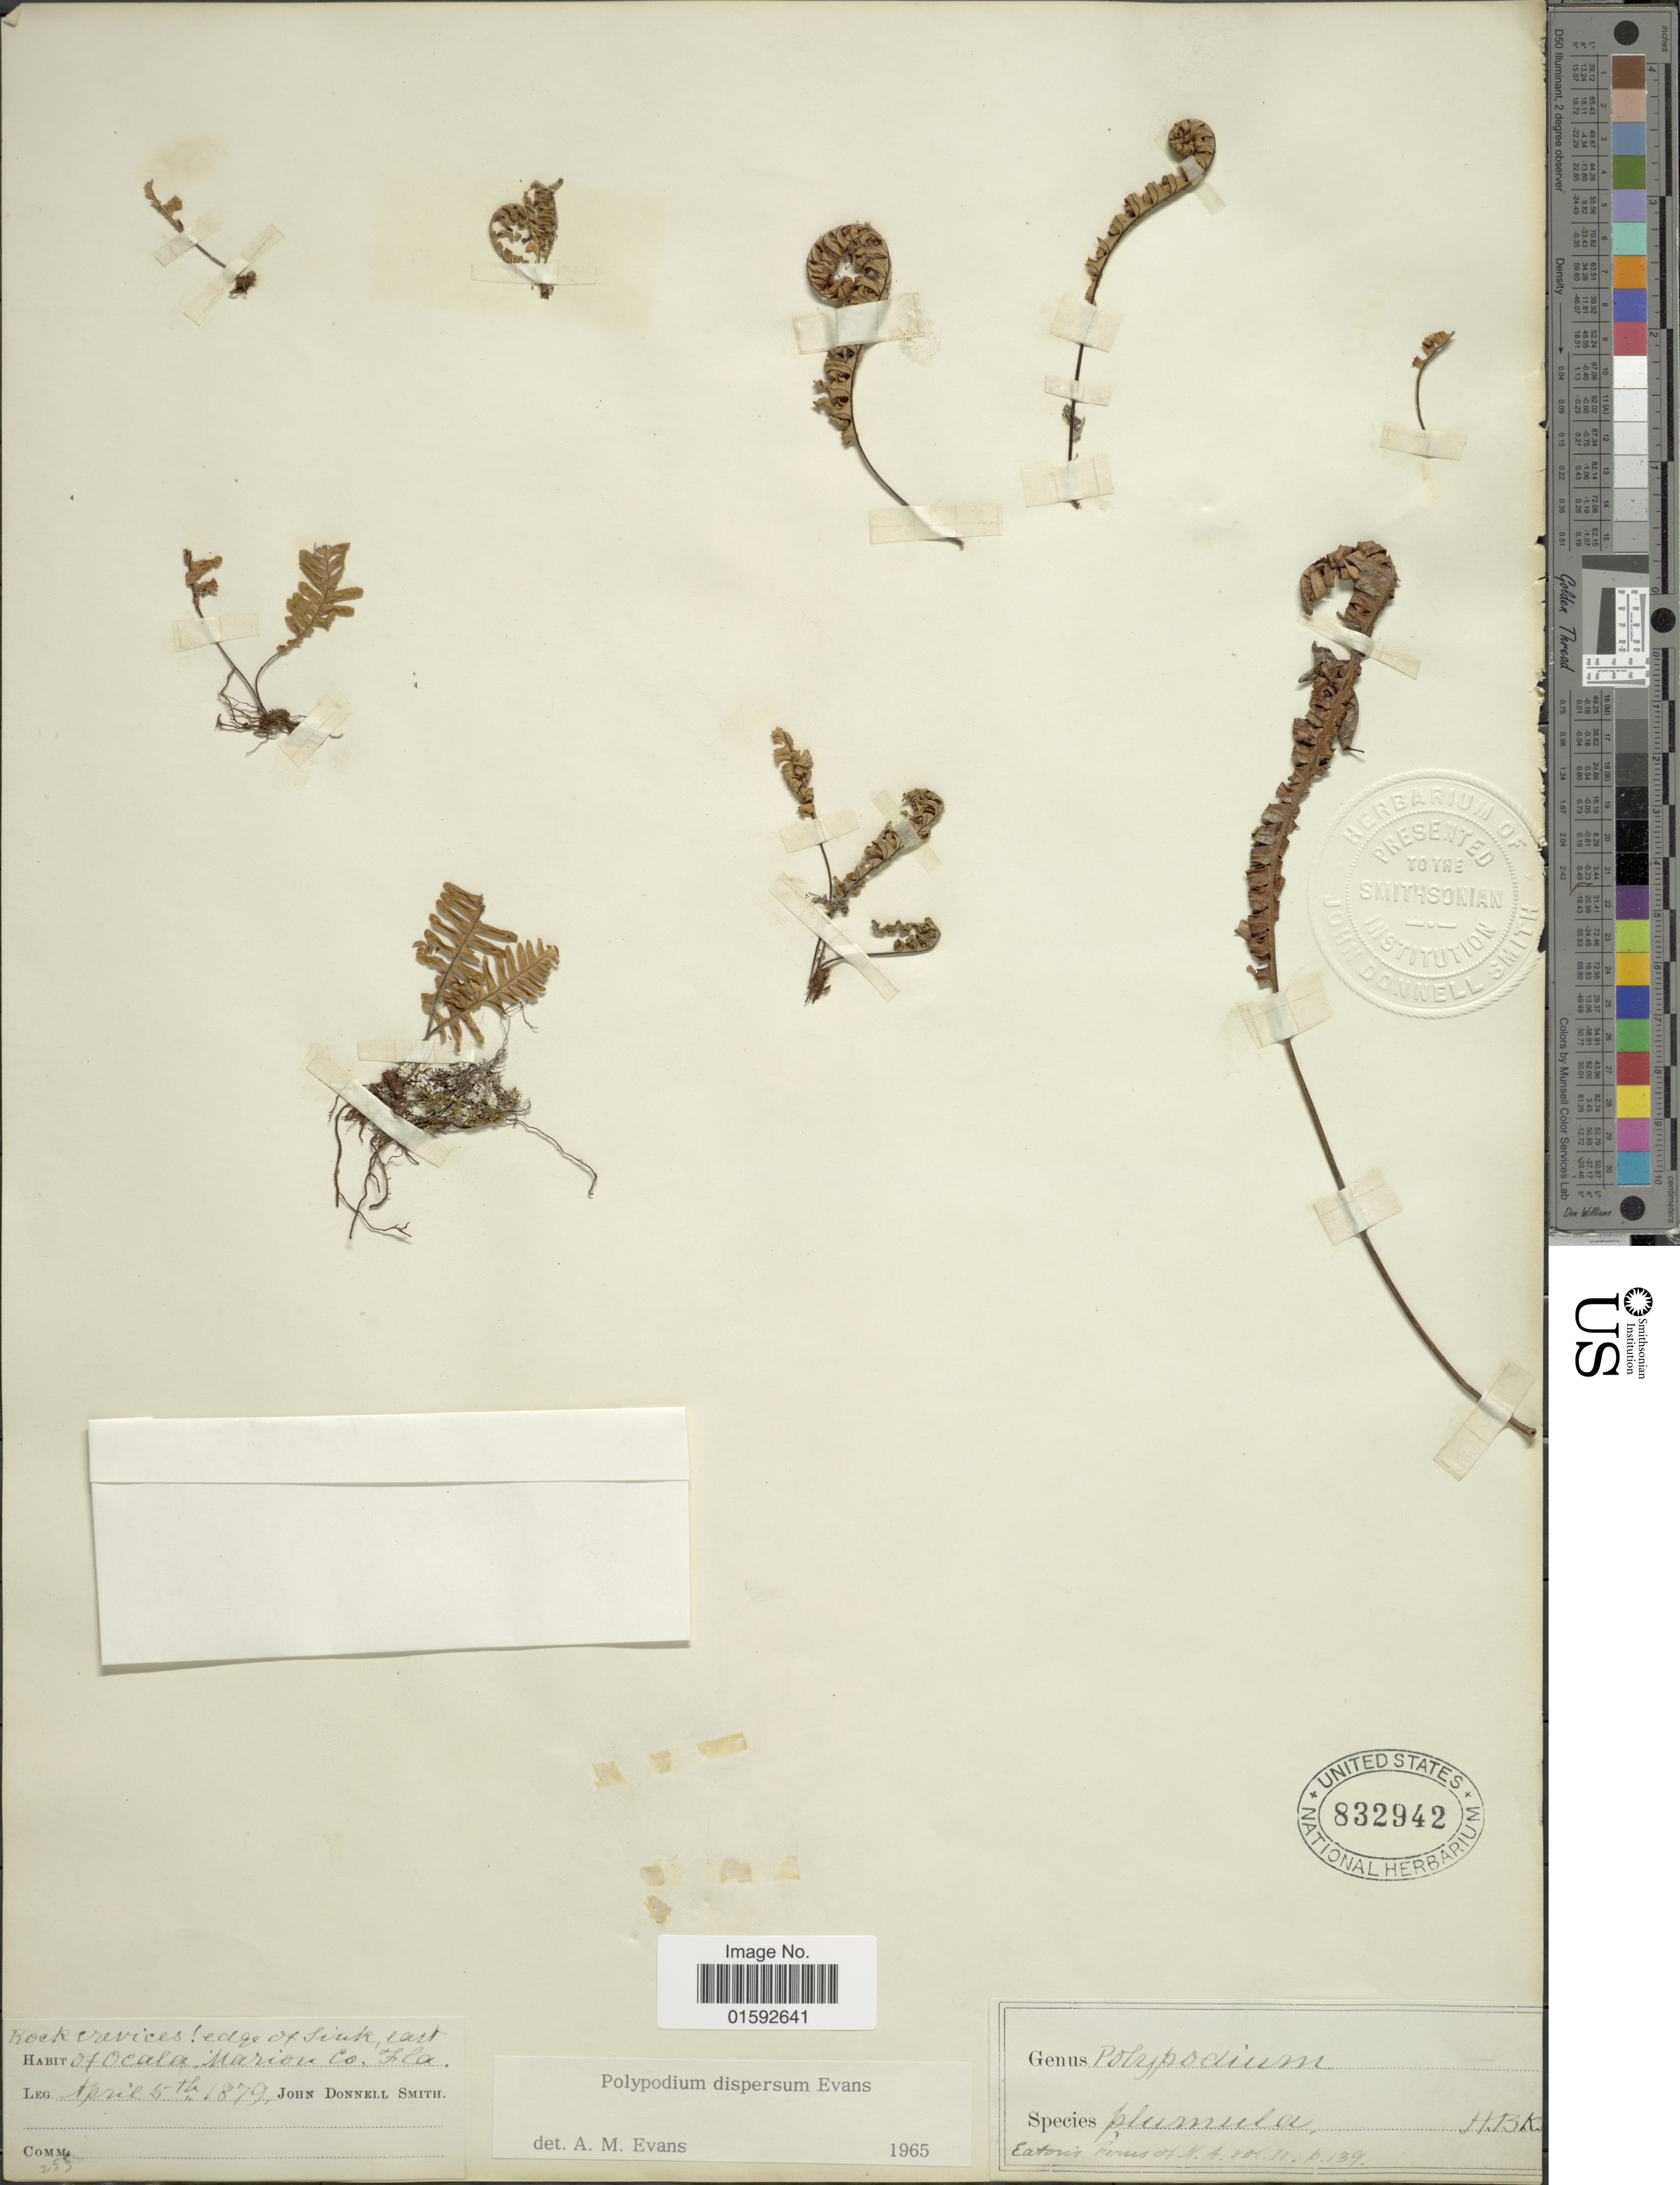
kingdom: Plantae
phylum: Tracheophyta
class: Polypodiopsida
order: Polypodiales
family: Polypodiaceae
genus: Pecluma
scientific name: Pecluma dispersa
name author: (A.M. Evans) M.G. Price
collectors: J. Donnell Smith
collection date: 1879-04-05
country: United States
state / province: Florida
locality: Rock crevices edge of sink, east of Ocala, Marion Co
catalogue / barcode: US 832942